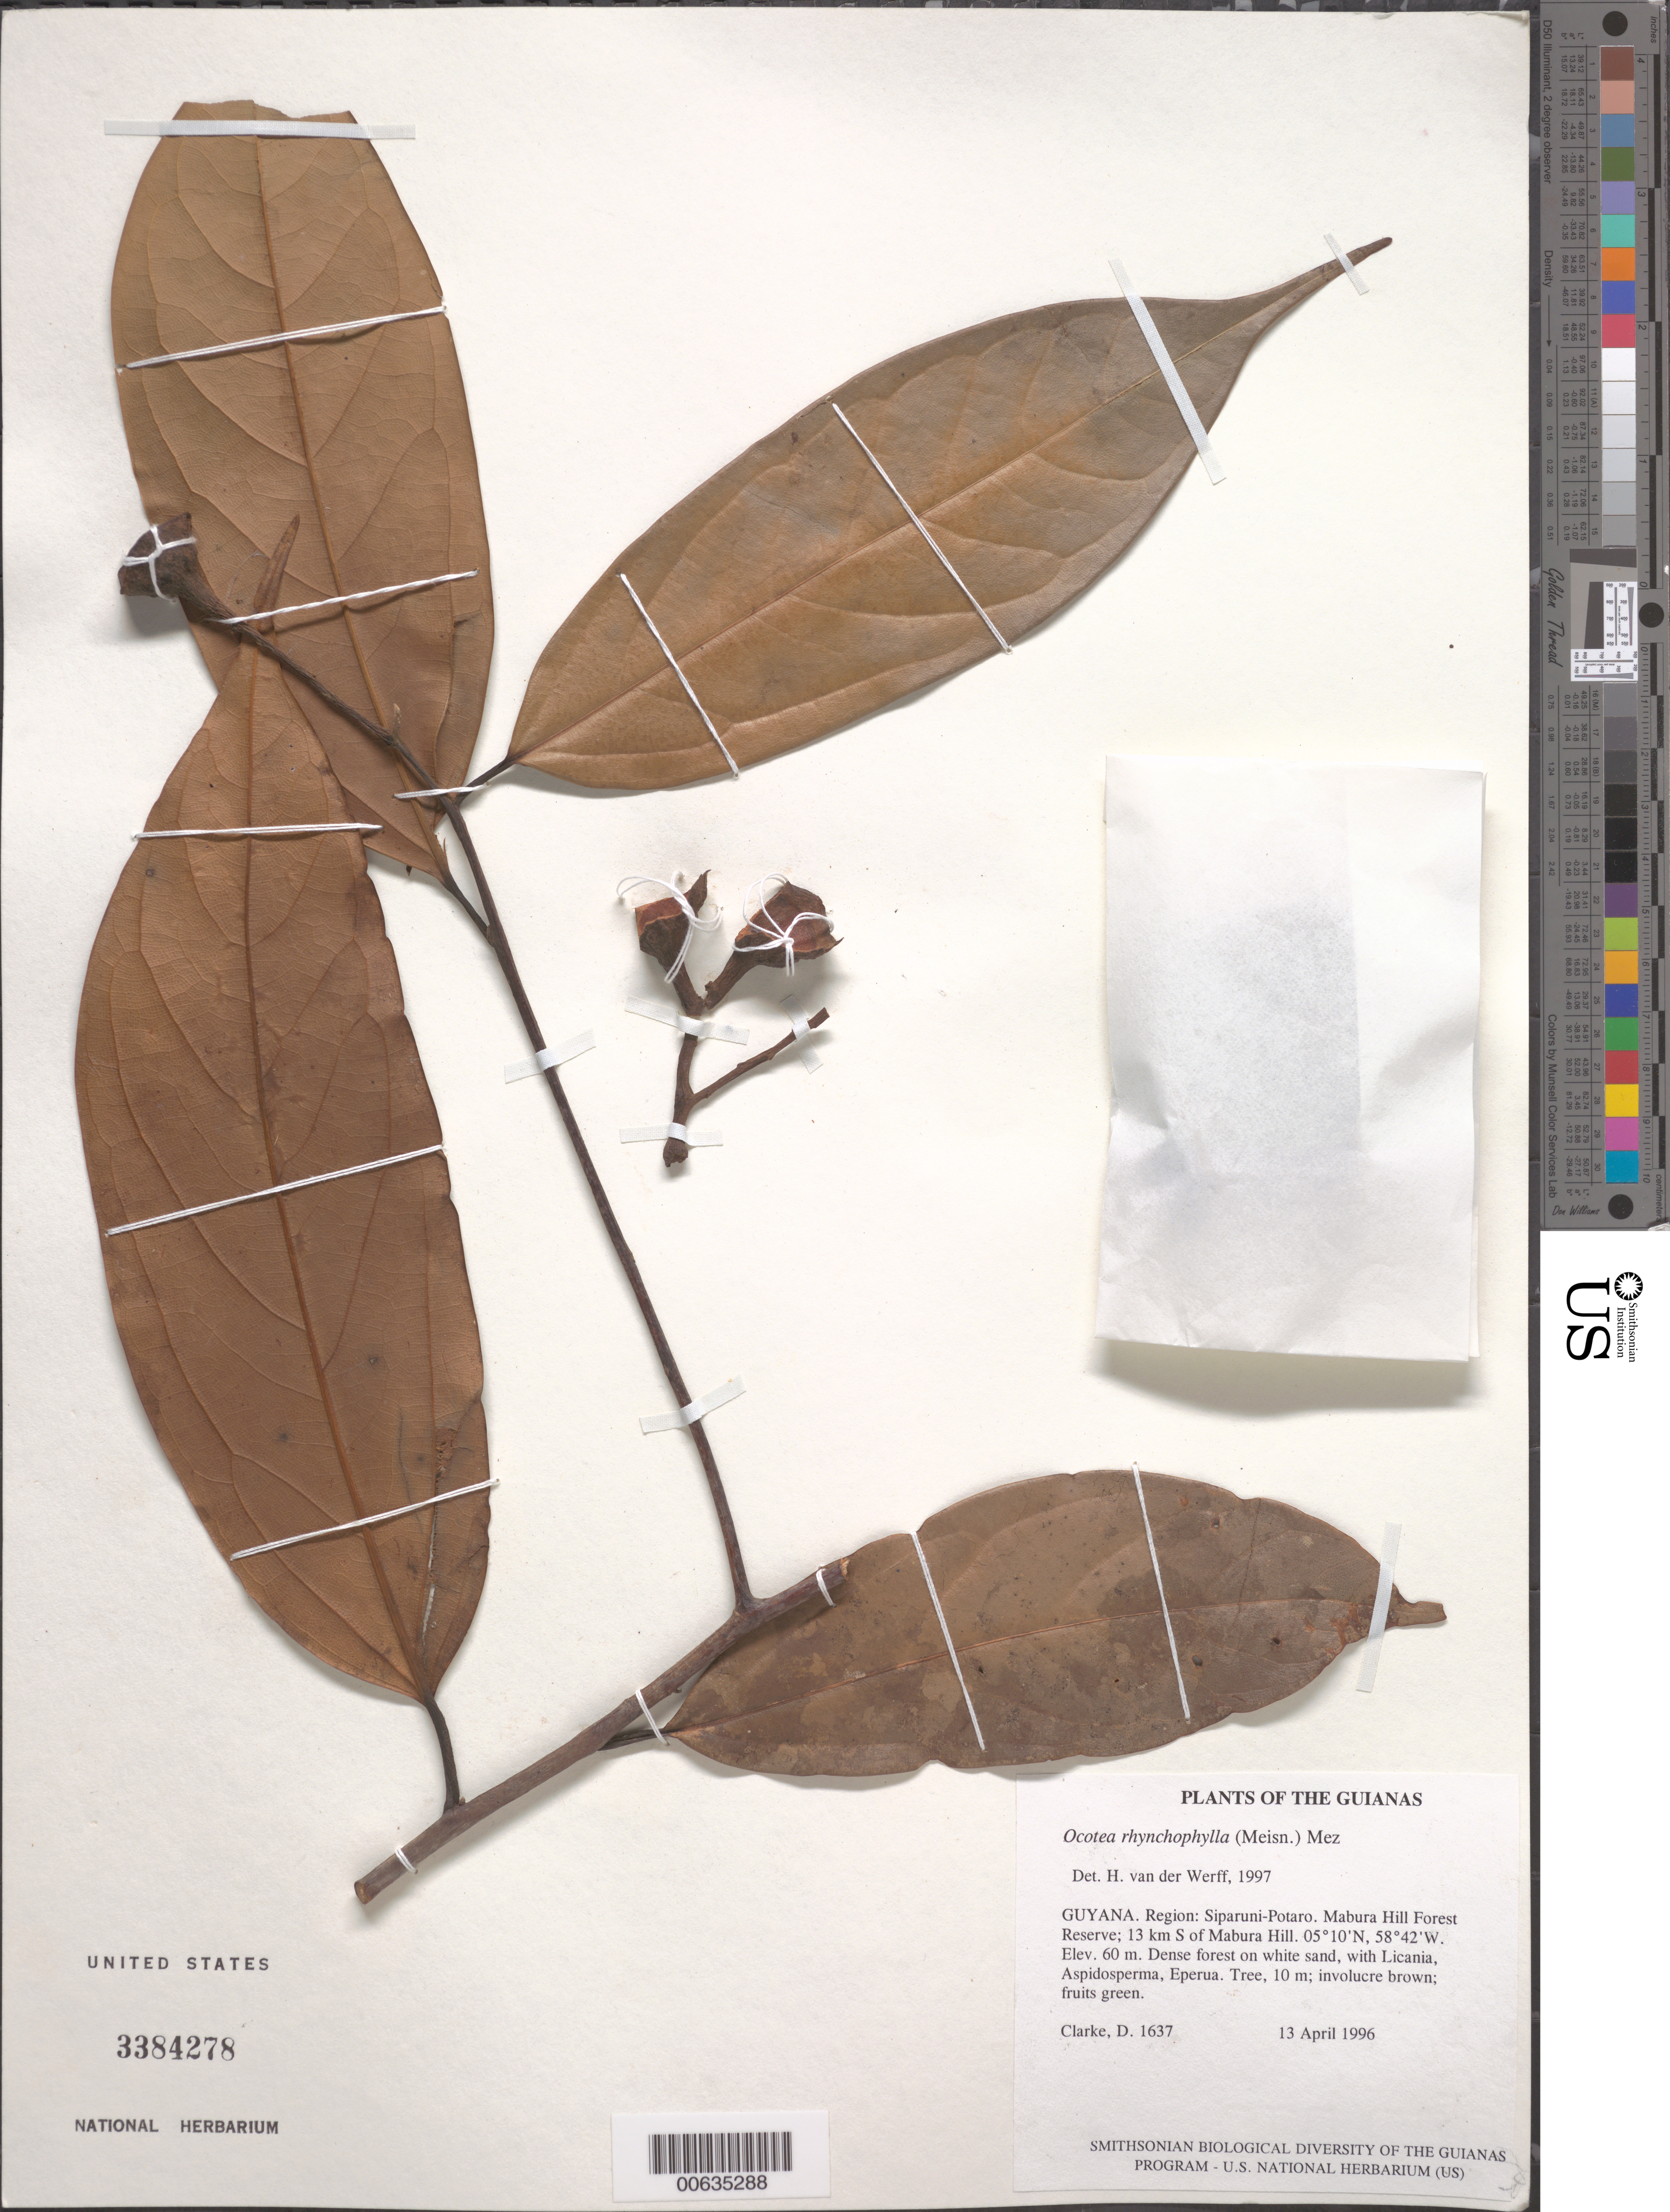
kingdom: Plantae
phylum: Tracheophyta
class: Magnoliopsida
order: Laurales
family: Lauraceae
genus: Ocotea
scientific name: Ocotea rhynchophylla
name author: (Hieron.) Mez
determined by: van der Werff, H., (MO), Missouri Botanical Garden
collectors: H. D. Clarke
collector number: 1637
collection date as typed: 14 April 1996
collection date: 1996-04-14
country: Guyana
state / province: Potaro-Siparuni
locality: Mabura Hill Forest Reserve; 13 km S of Mabura Hill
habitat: Dense forest on white sand, with Licania, Aspidosperma, Eperua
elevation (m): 60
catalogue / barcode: US 3384278